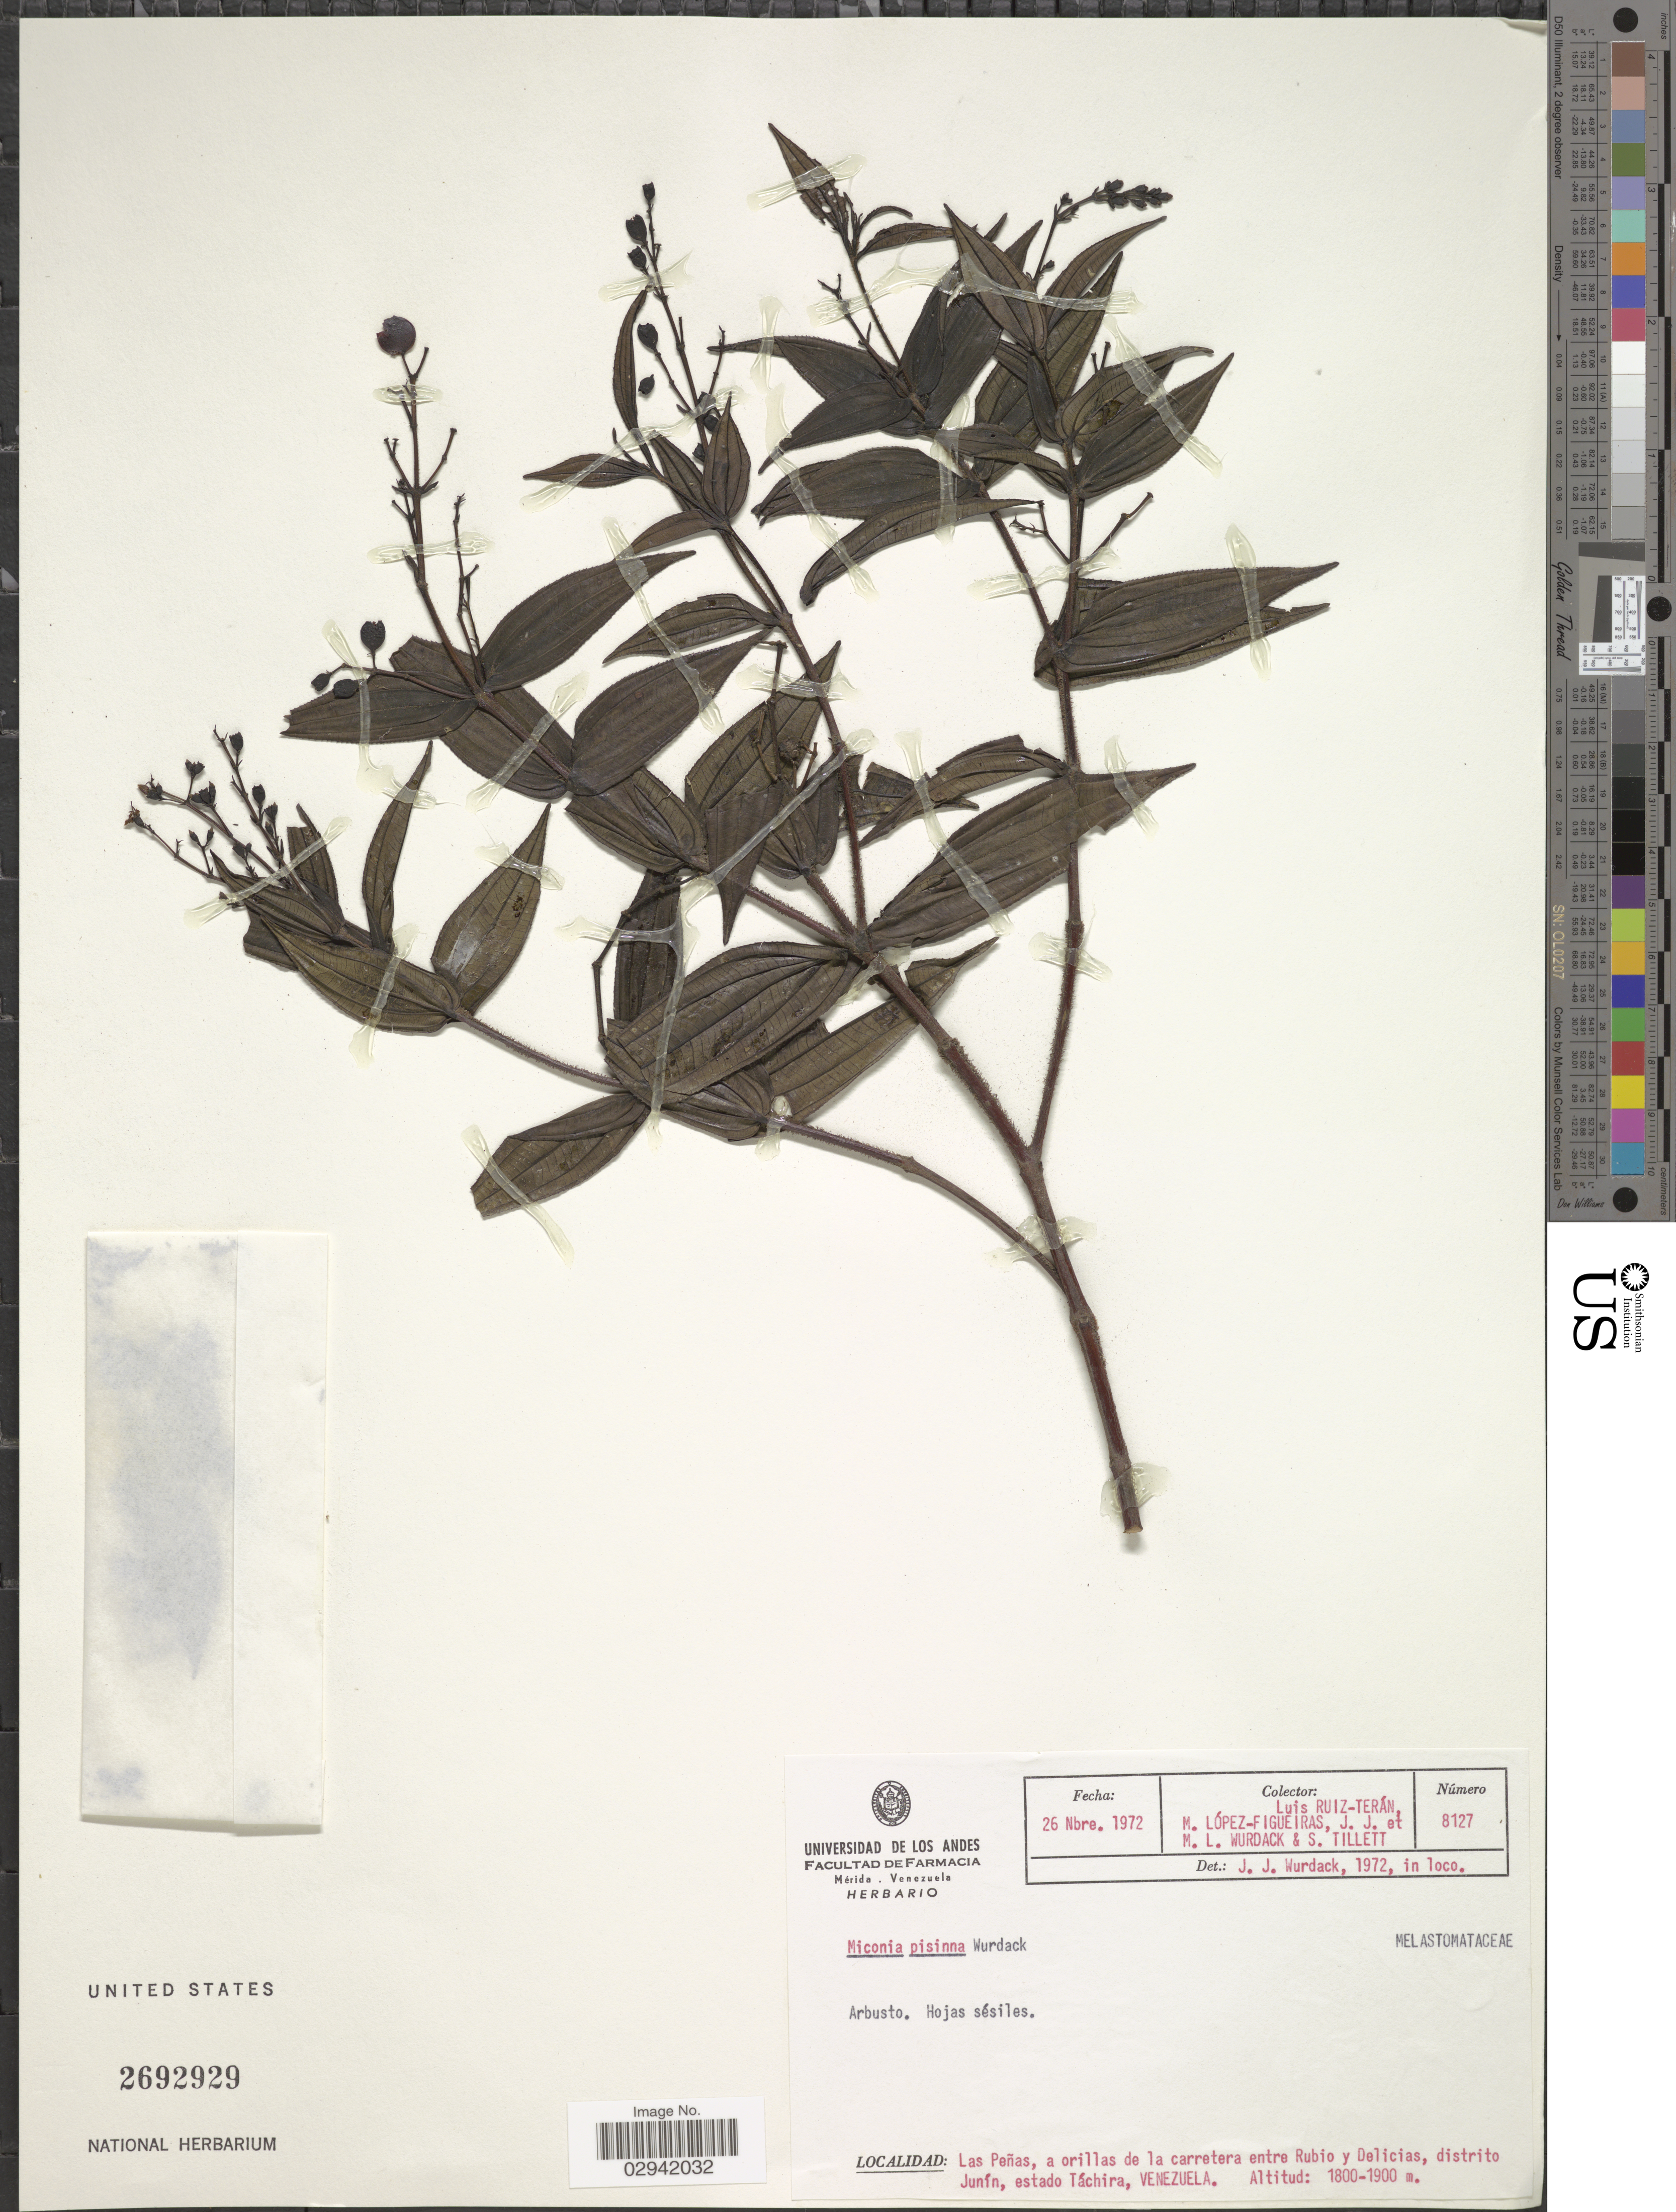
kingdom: Plantae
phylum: Tracheophyta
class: Magnoliopsida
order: Myrtales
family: Melastomataceae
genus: Miconia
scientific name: Miconia pisinna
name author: Wurdack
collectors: L. Teran, M. Lopéz-F., J. J. Wurdack, M. L. Wurdack & S. S. Tillett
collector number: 8127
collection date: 1972-11-26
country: Venezuela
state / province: Tachira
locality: Las Peñas, a orillas de la carretera entre Rubio y Delicias, distrito Junín.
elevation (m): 1800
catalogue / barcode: US 2692929